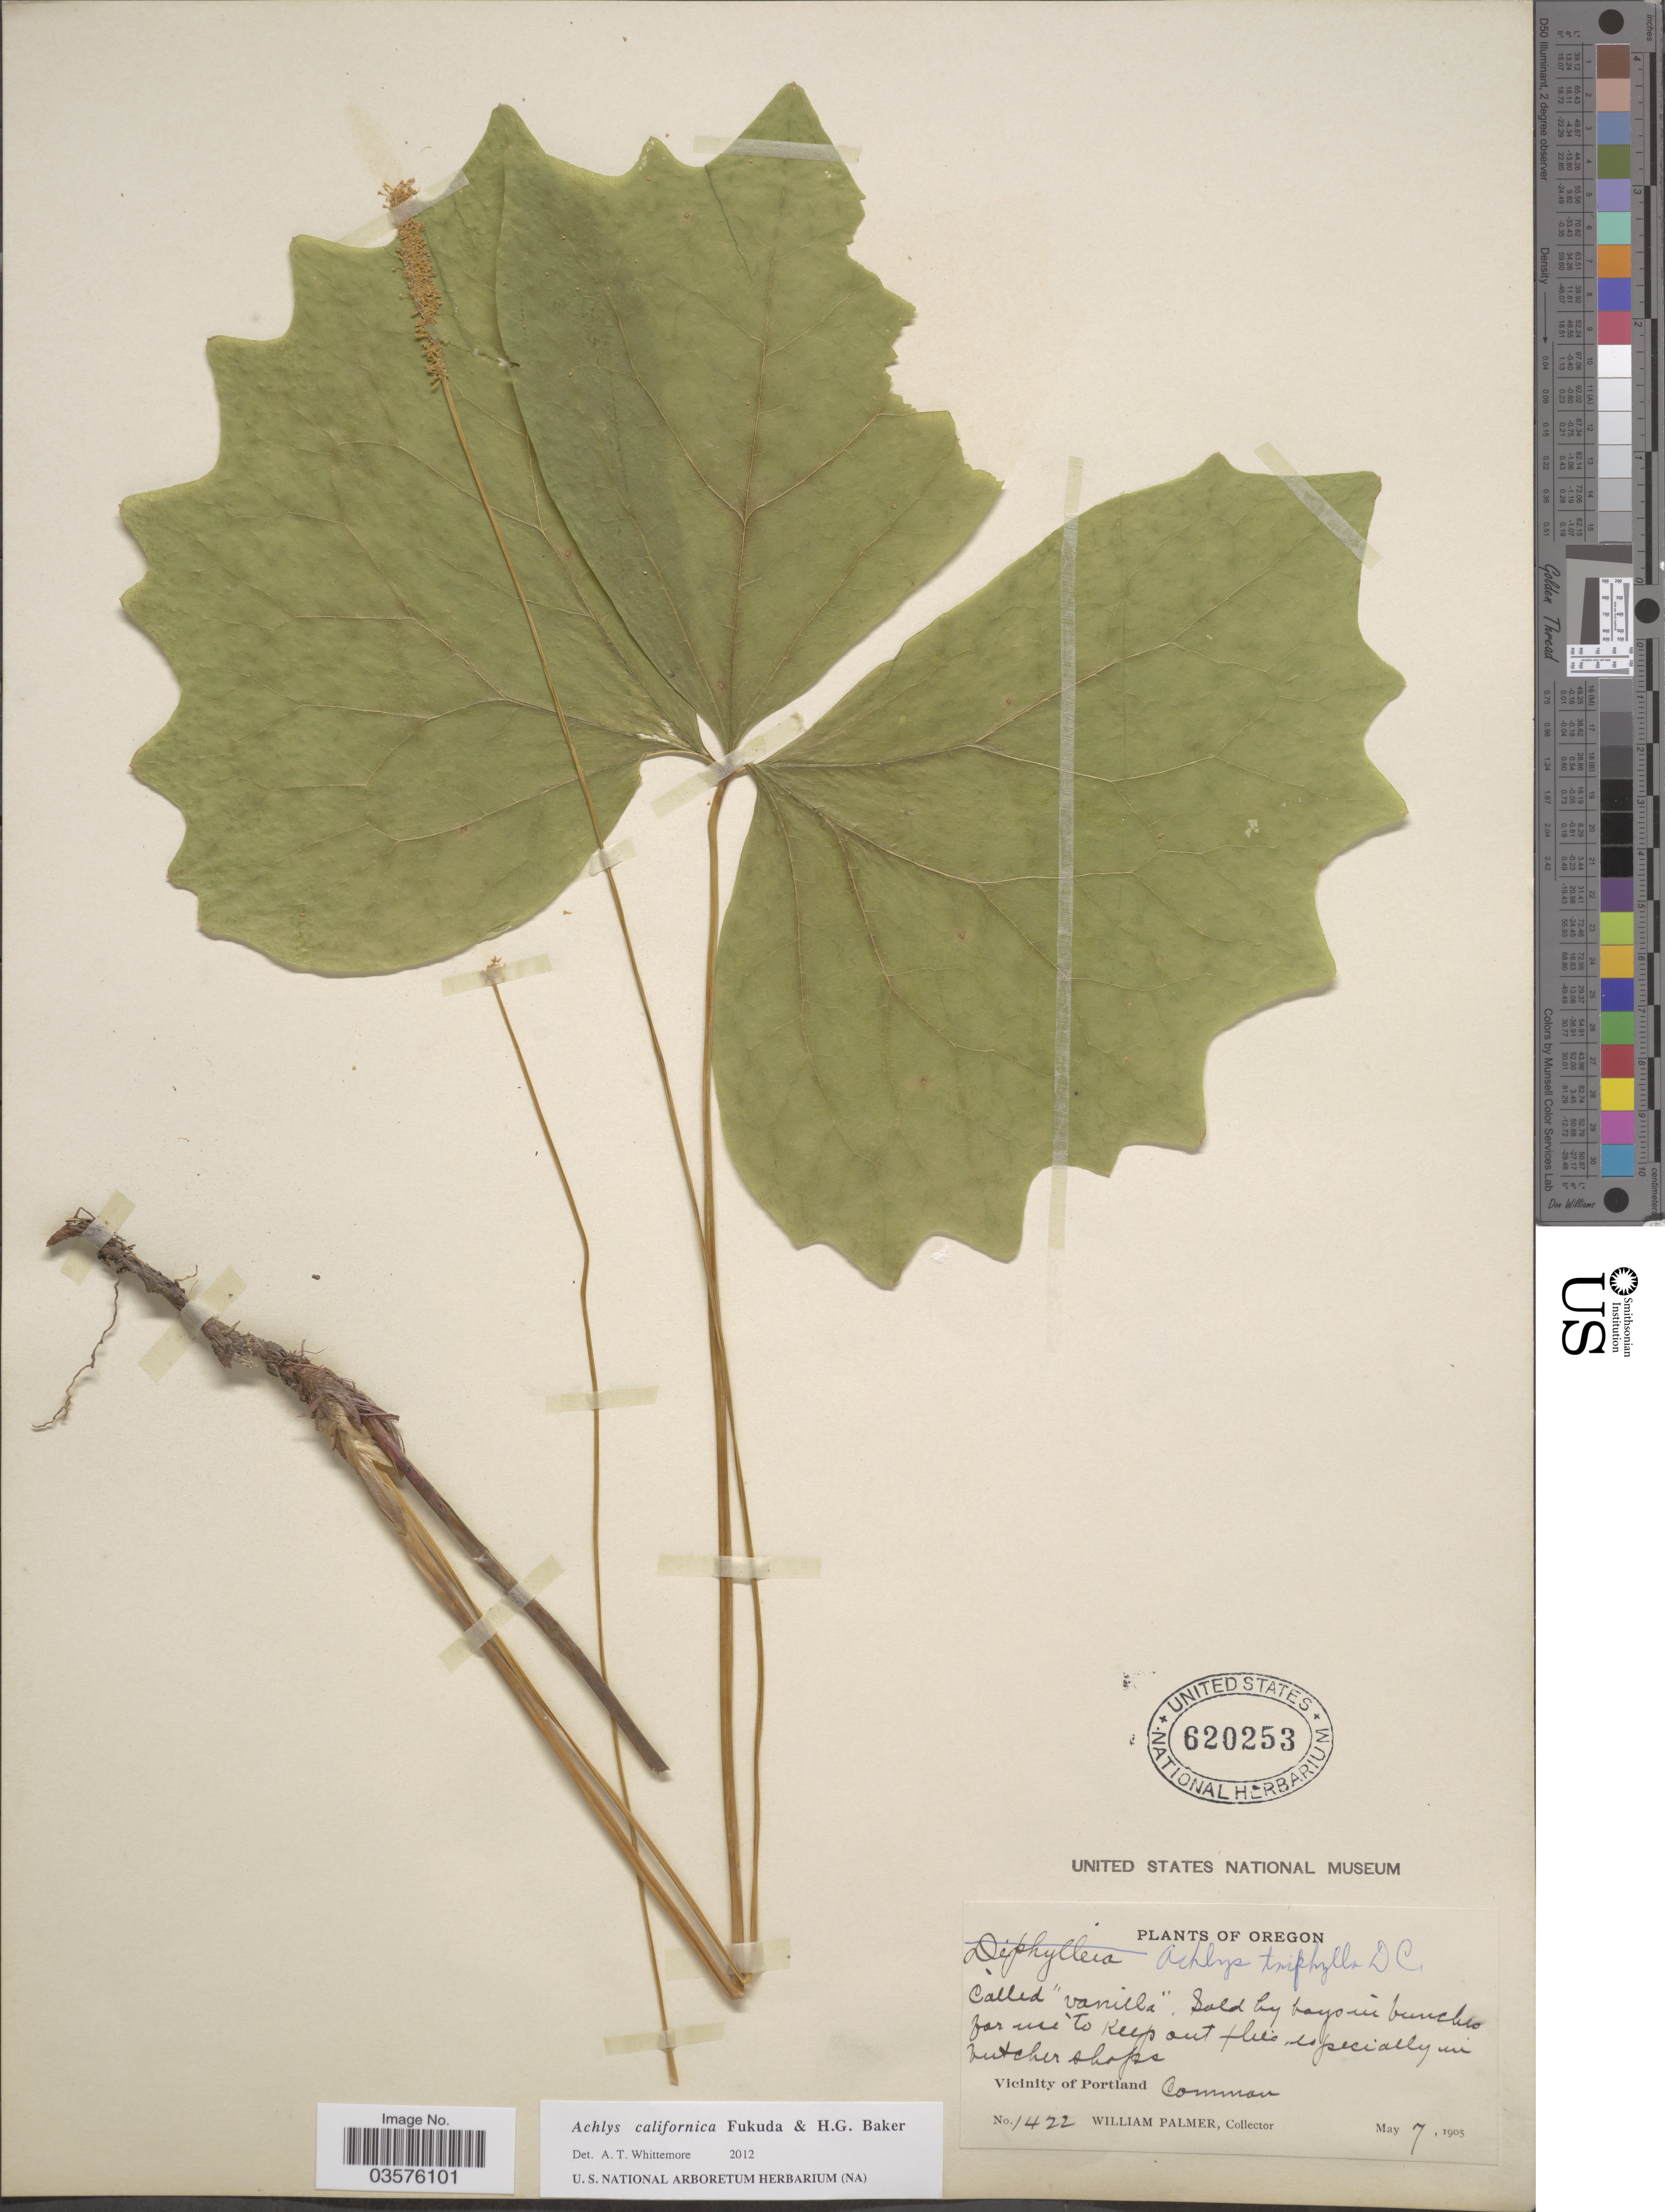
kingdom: Plantae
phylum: Tracheophyta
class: Magnoliopsida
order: Ranunculales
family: Berberidaceae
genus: Achlys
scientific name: Achlys californica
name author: Fukuda & H.G. Baker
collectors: W. Palmer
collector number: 1422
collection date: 1905-05-07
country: United States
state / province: Oregon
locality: Vicinity of Portland.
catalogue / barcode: US 620253